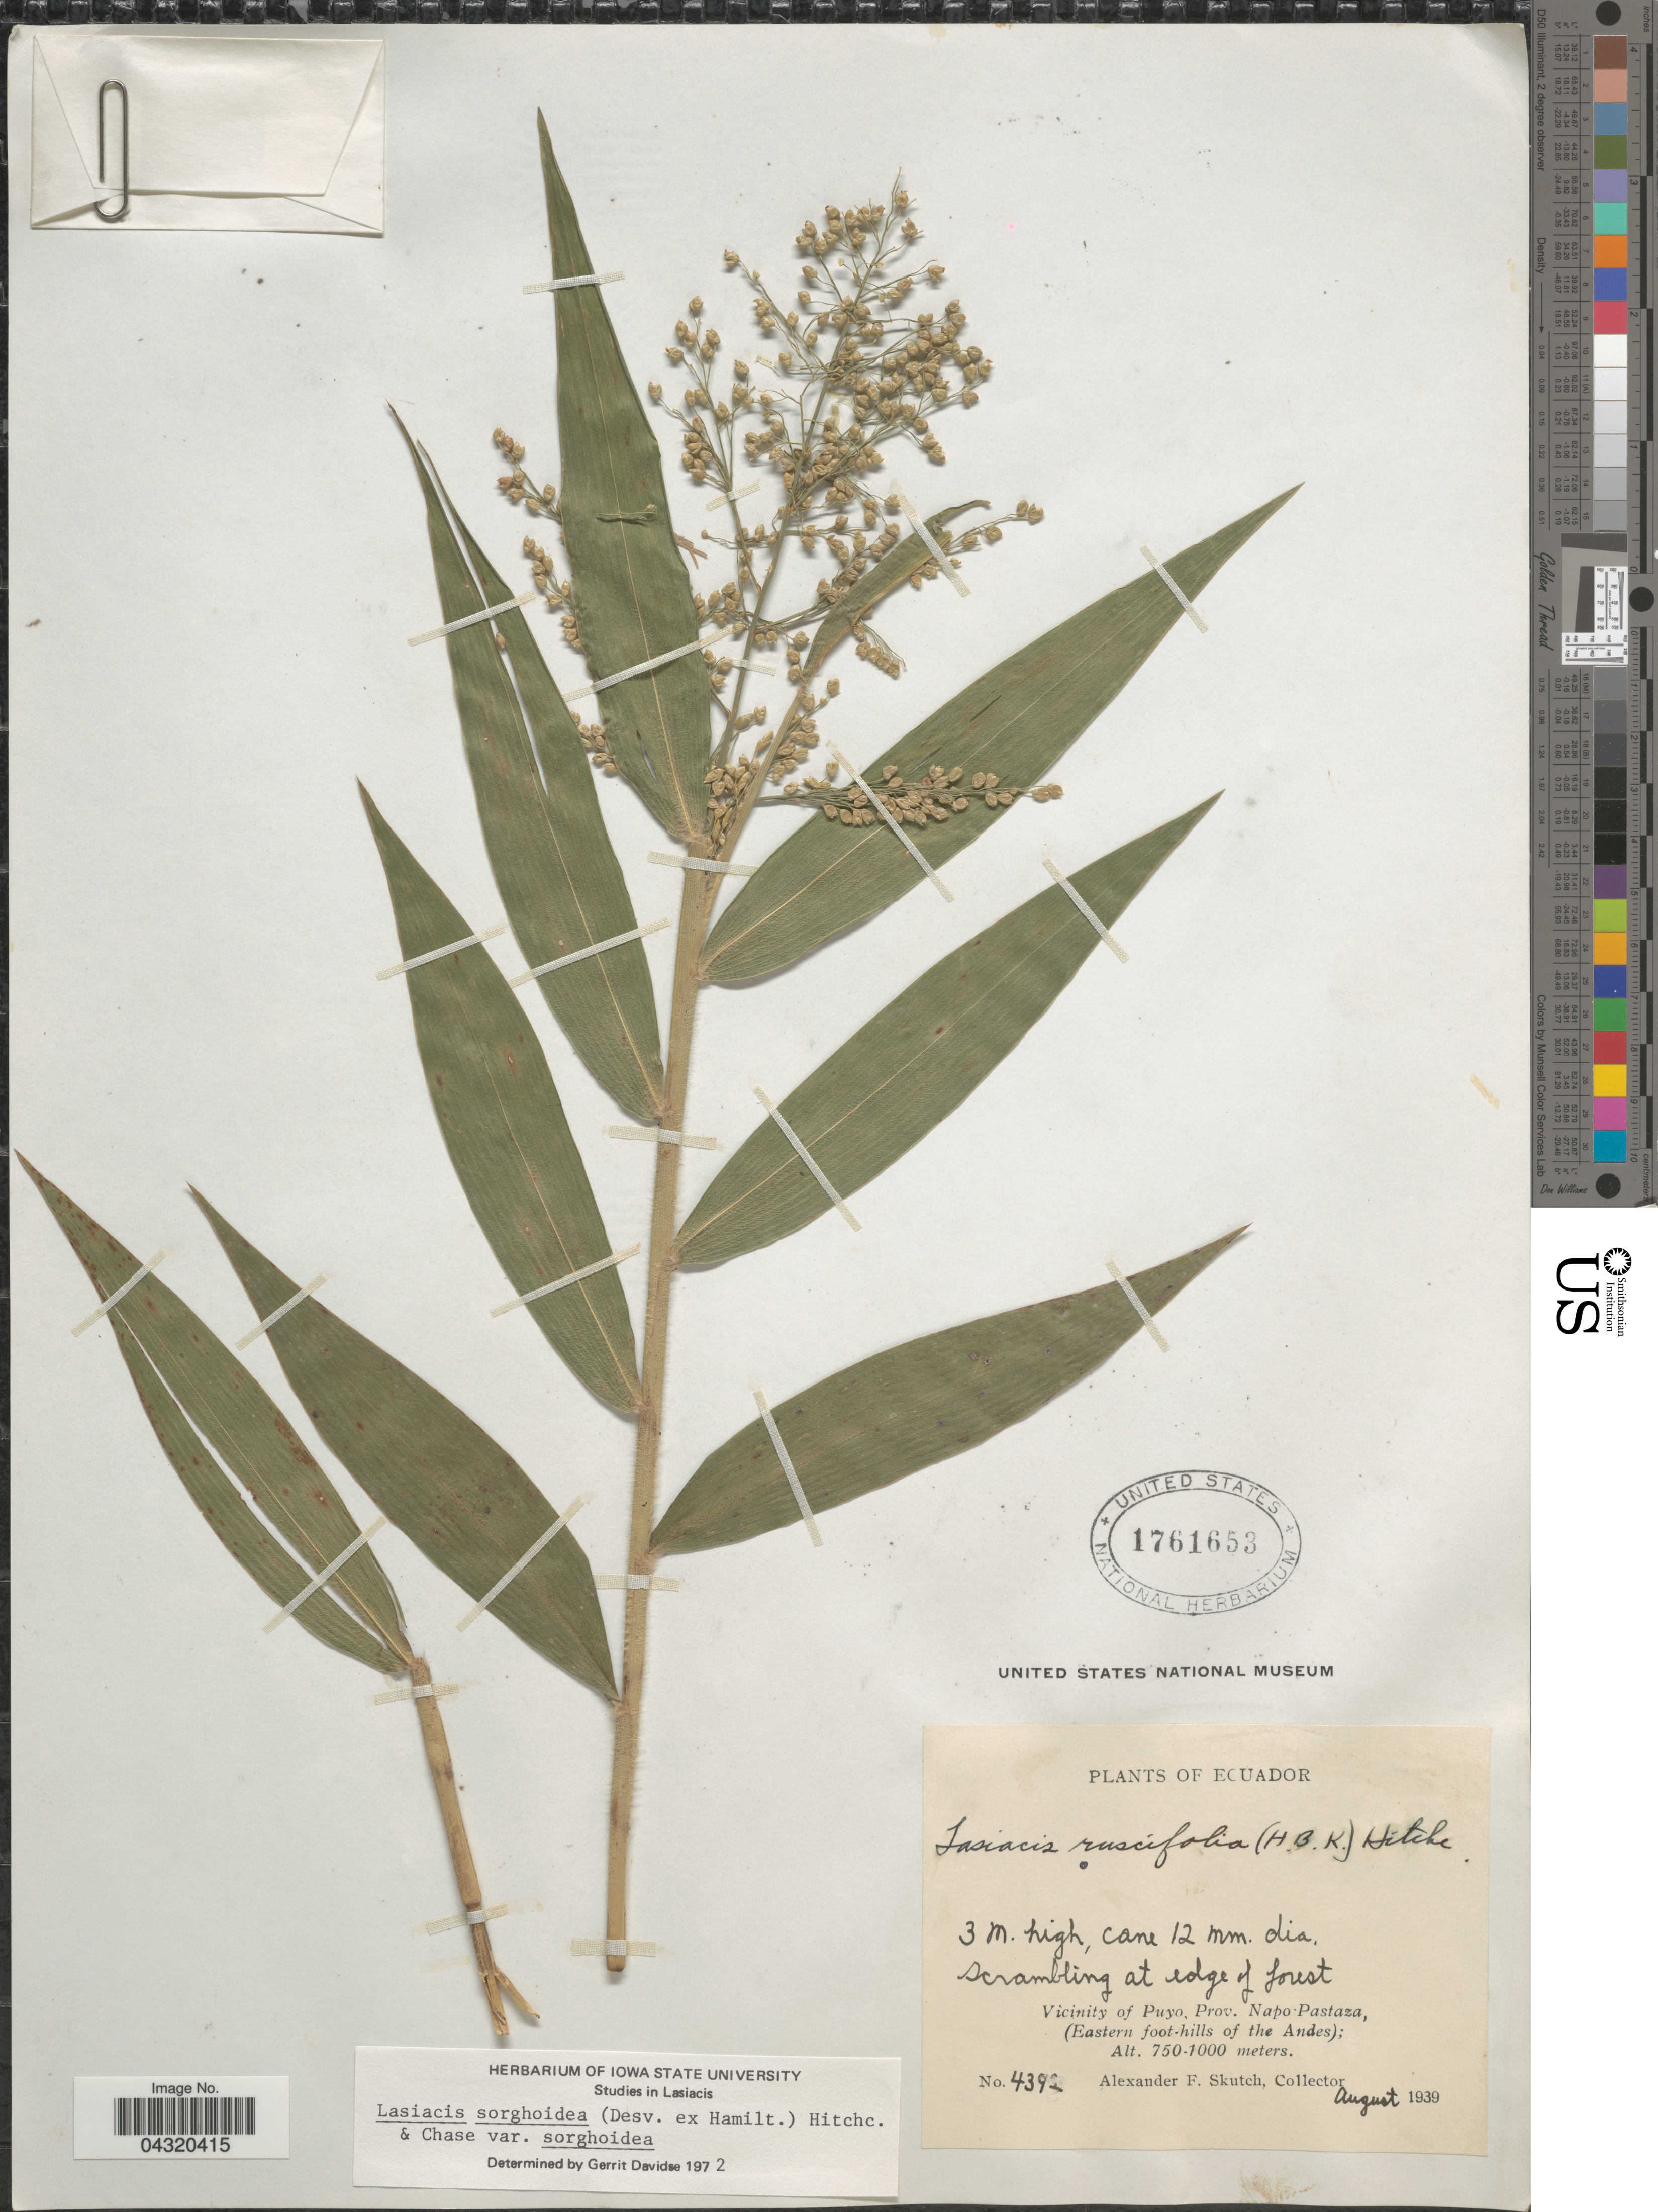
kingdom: Plantae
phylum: Tracheophyta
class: Liliopsida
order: Poales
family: Poaceae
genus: Lasiacis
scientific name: Lasiacis sorghoidea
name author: (Desv. ex Ham.) Hitchc. & Chase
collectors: A. F. Skutch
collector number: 4392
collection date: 1939-08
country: Ecuador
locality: At edge of forest. Vicinity of Puyo, Prov. Napo-Pastaza, (Eastern foot-hills of the Andes).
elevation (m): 750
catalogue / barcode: US 1761653